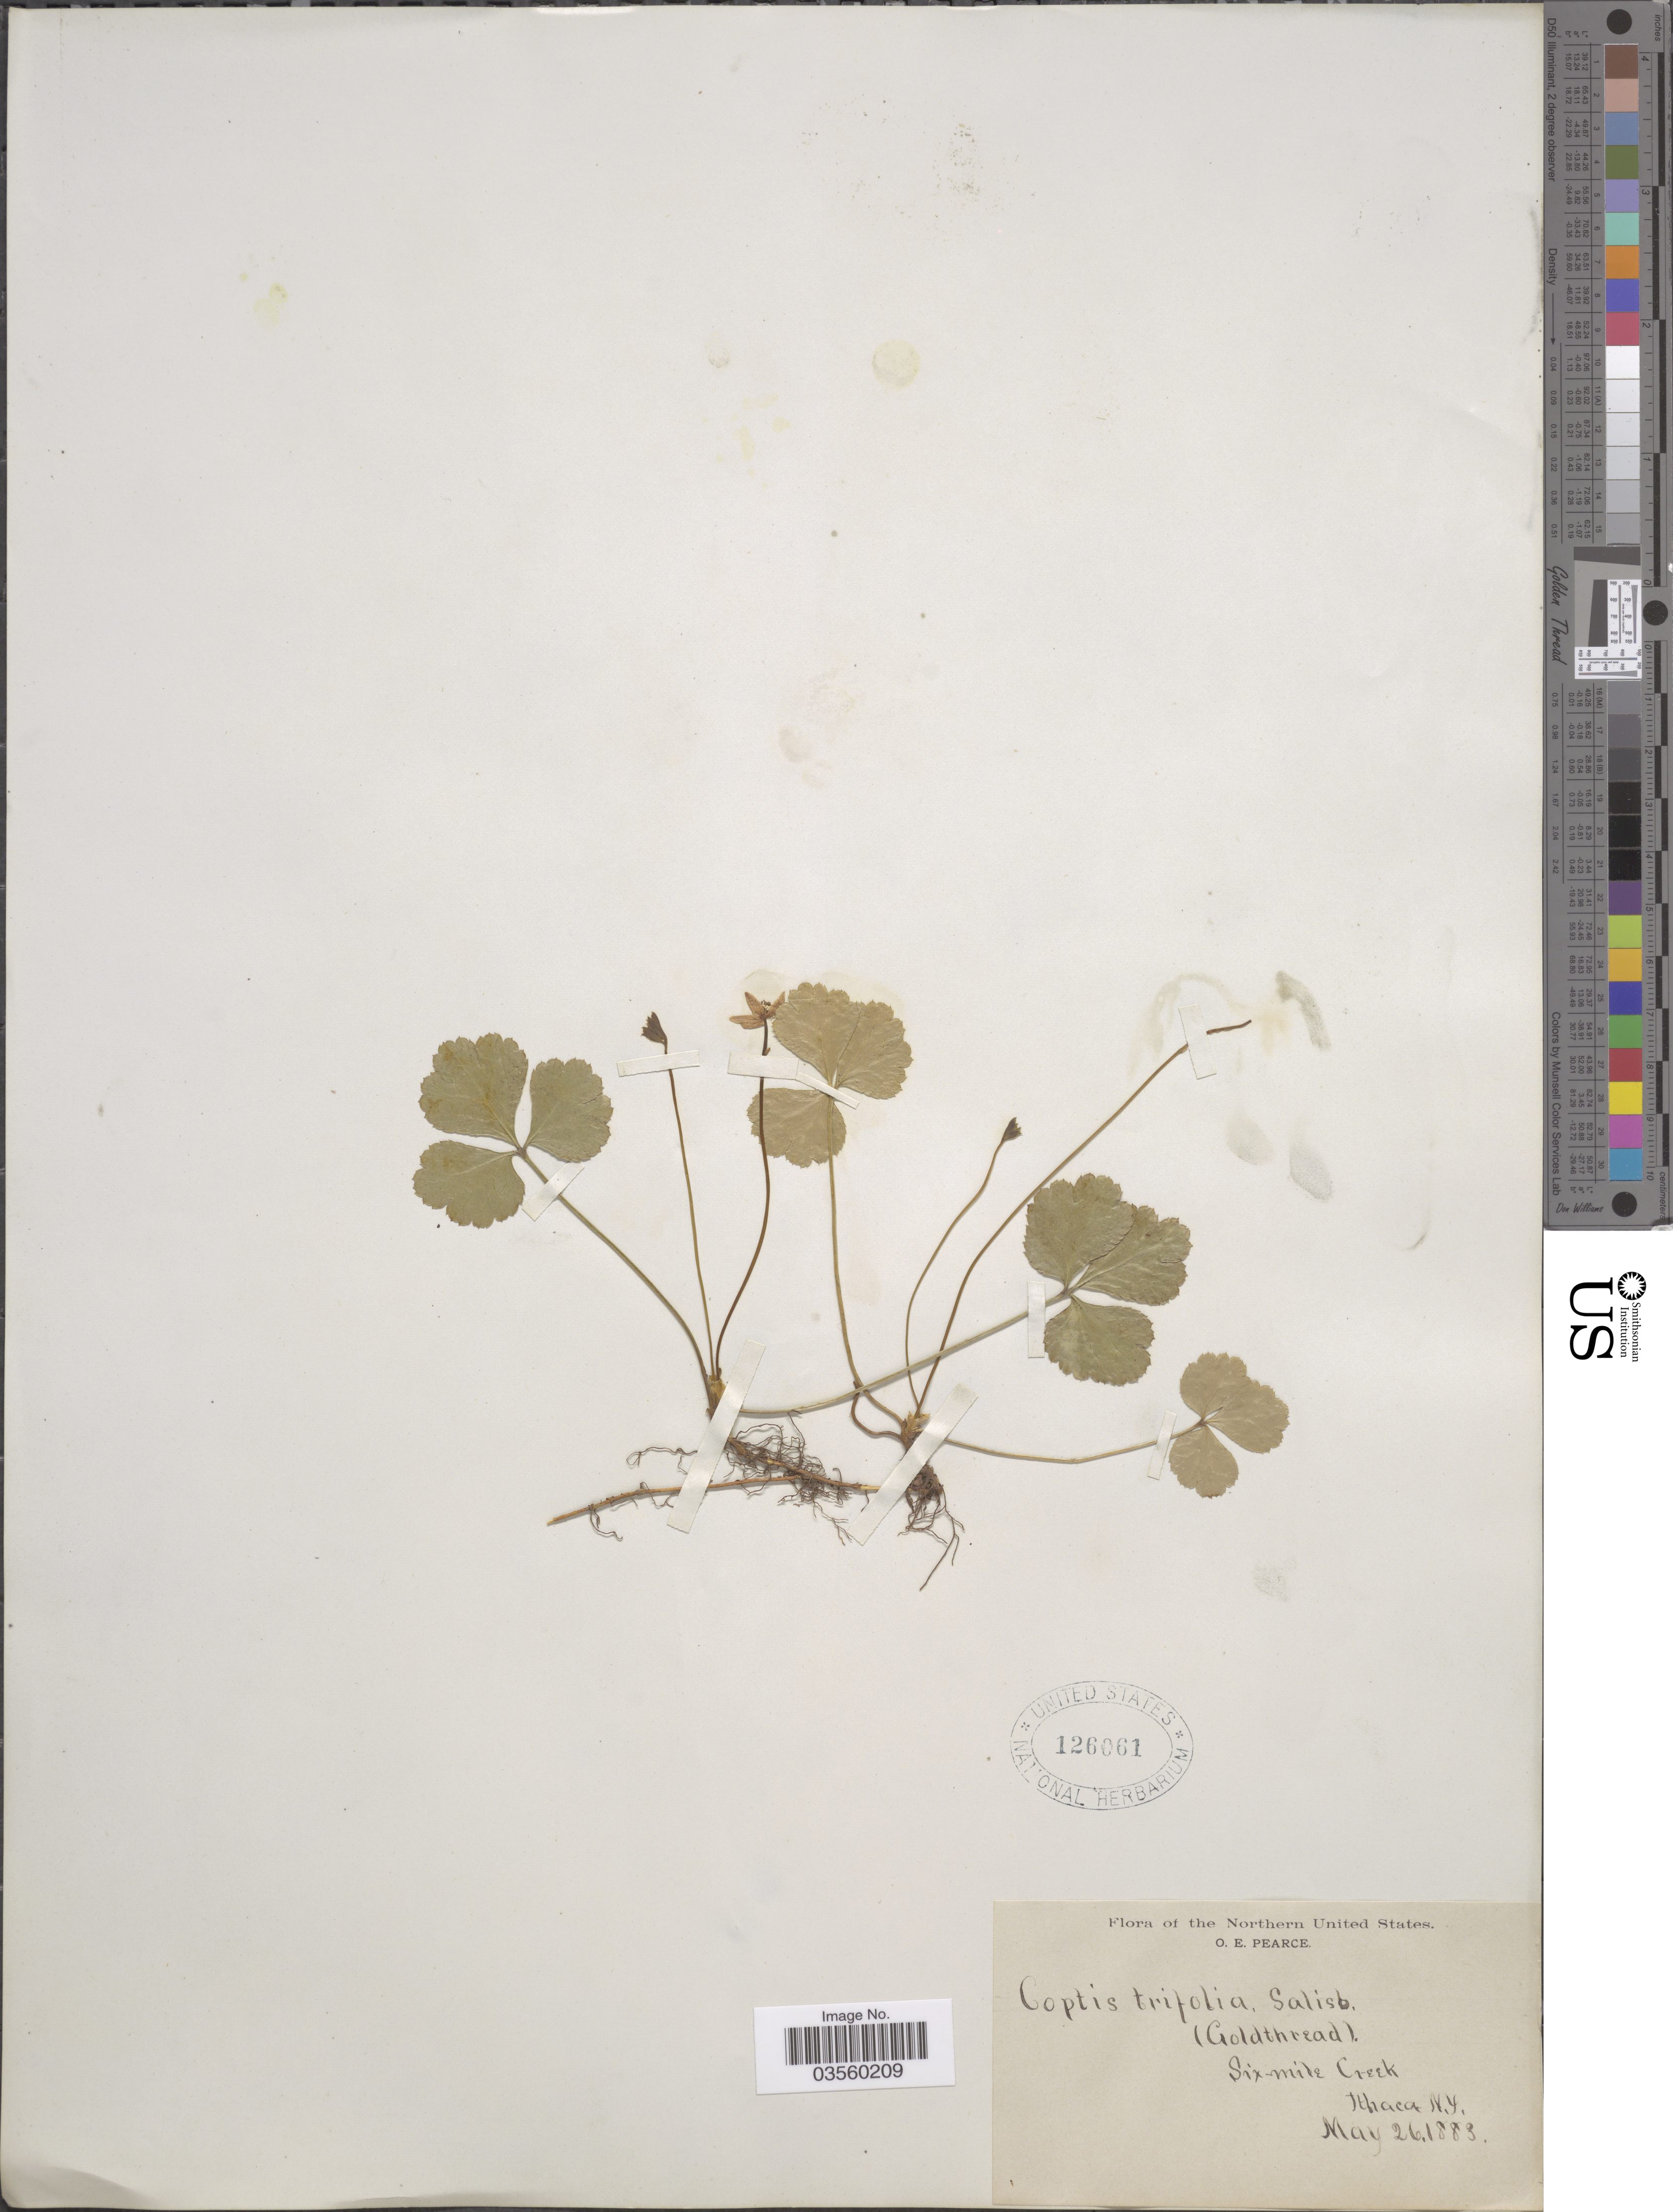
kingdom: Plantae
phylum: Tracheophyta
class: Magnoliopsida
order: Ranunculales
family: Ranunculaceae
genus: Coptis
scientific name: Coptis trifolia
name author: (L.) Salisb.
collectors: O. E. Pearce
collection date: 1883-05-26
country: United States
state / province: New York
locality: Northern United States. Six-mile Creek. Ithaca.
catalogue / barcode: US 126061